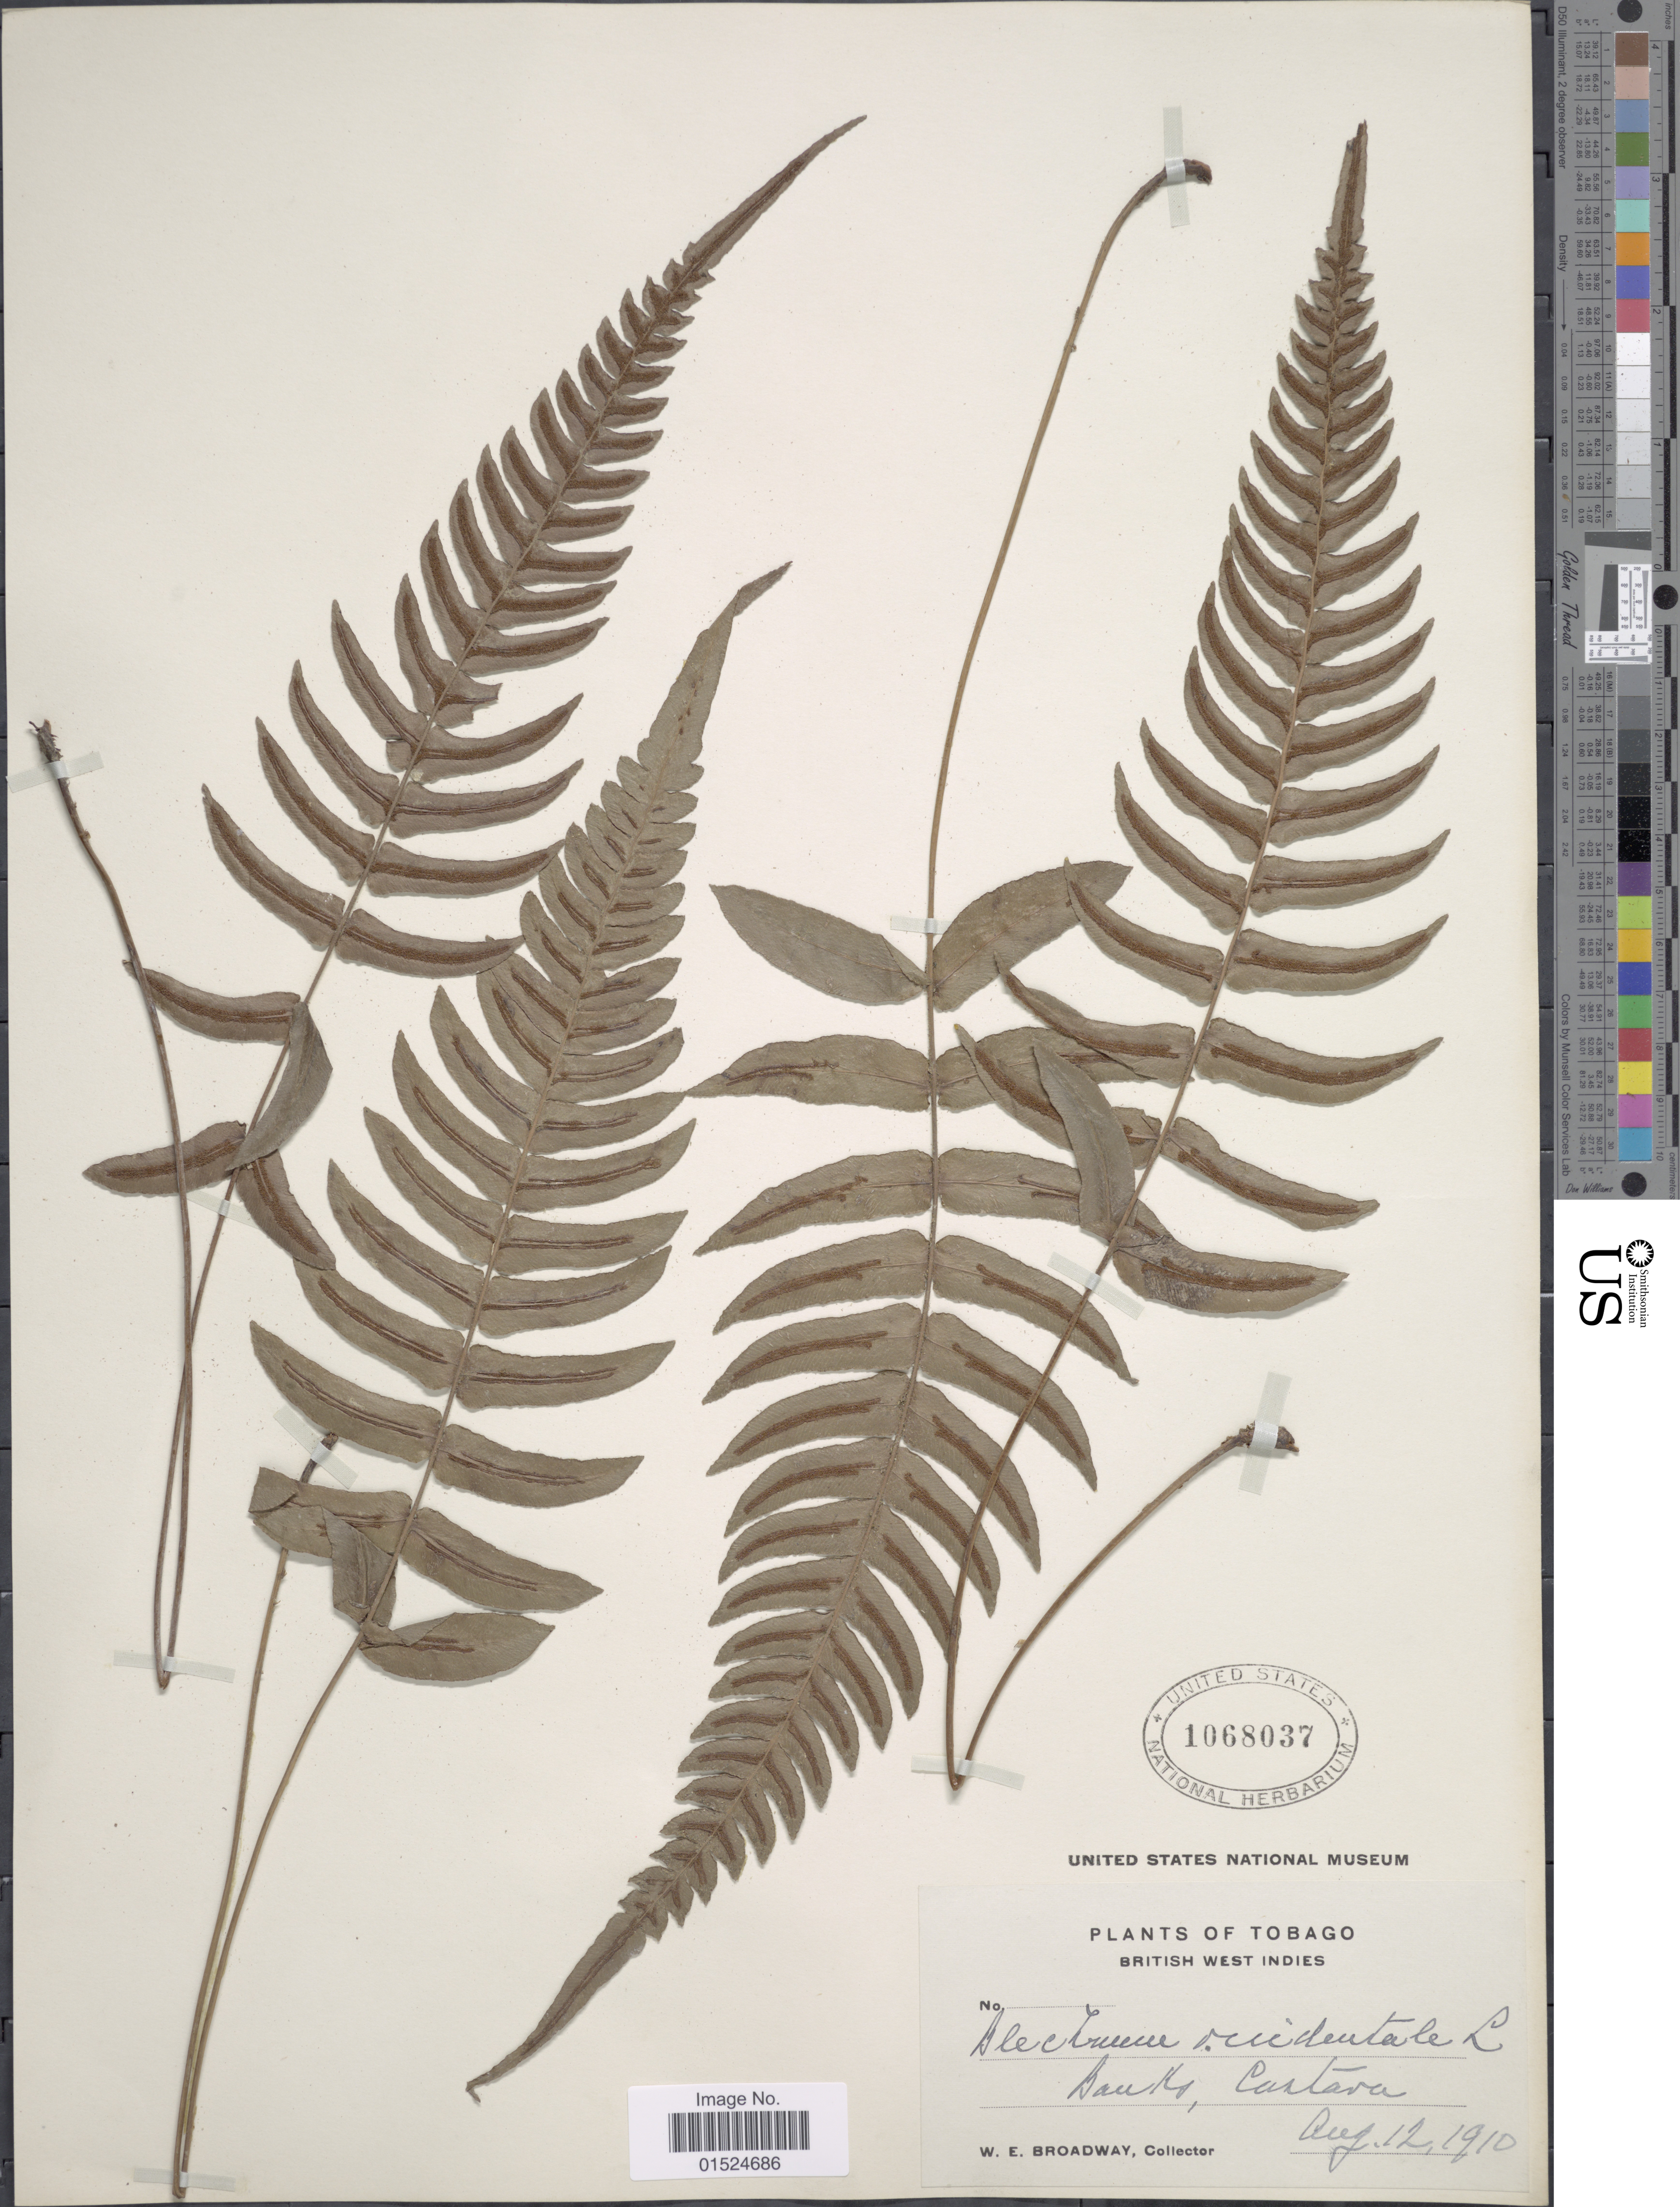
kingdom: Plantae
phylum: Tracheophyta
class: Polypodiopsida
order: Polypodiales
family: Blechnaceae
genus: Blechnum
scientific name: Blechnum falciculatum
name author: C. Presl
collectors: W. E. Broadway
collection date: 1910-08-12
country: Trinidad and Tobago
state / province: Tobago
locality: British West Indies, Banks, Castara.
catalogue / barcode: US 1068037